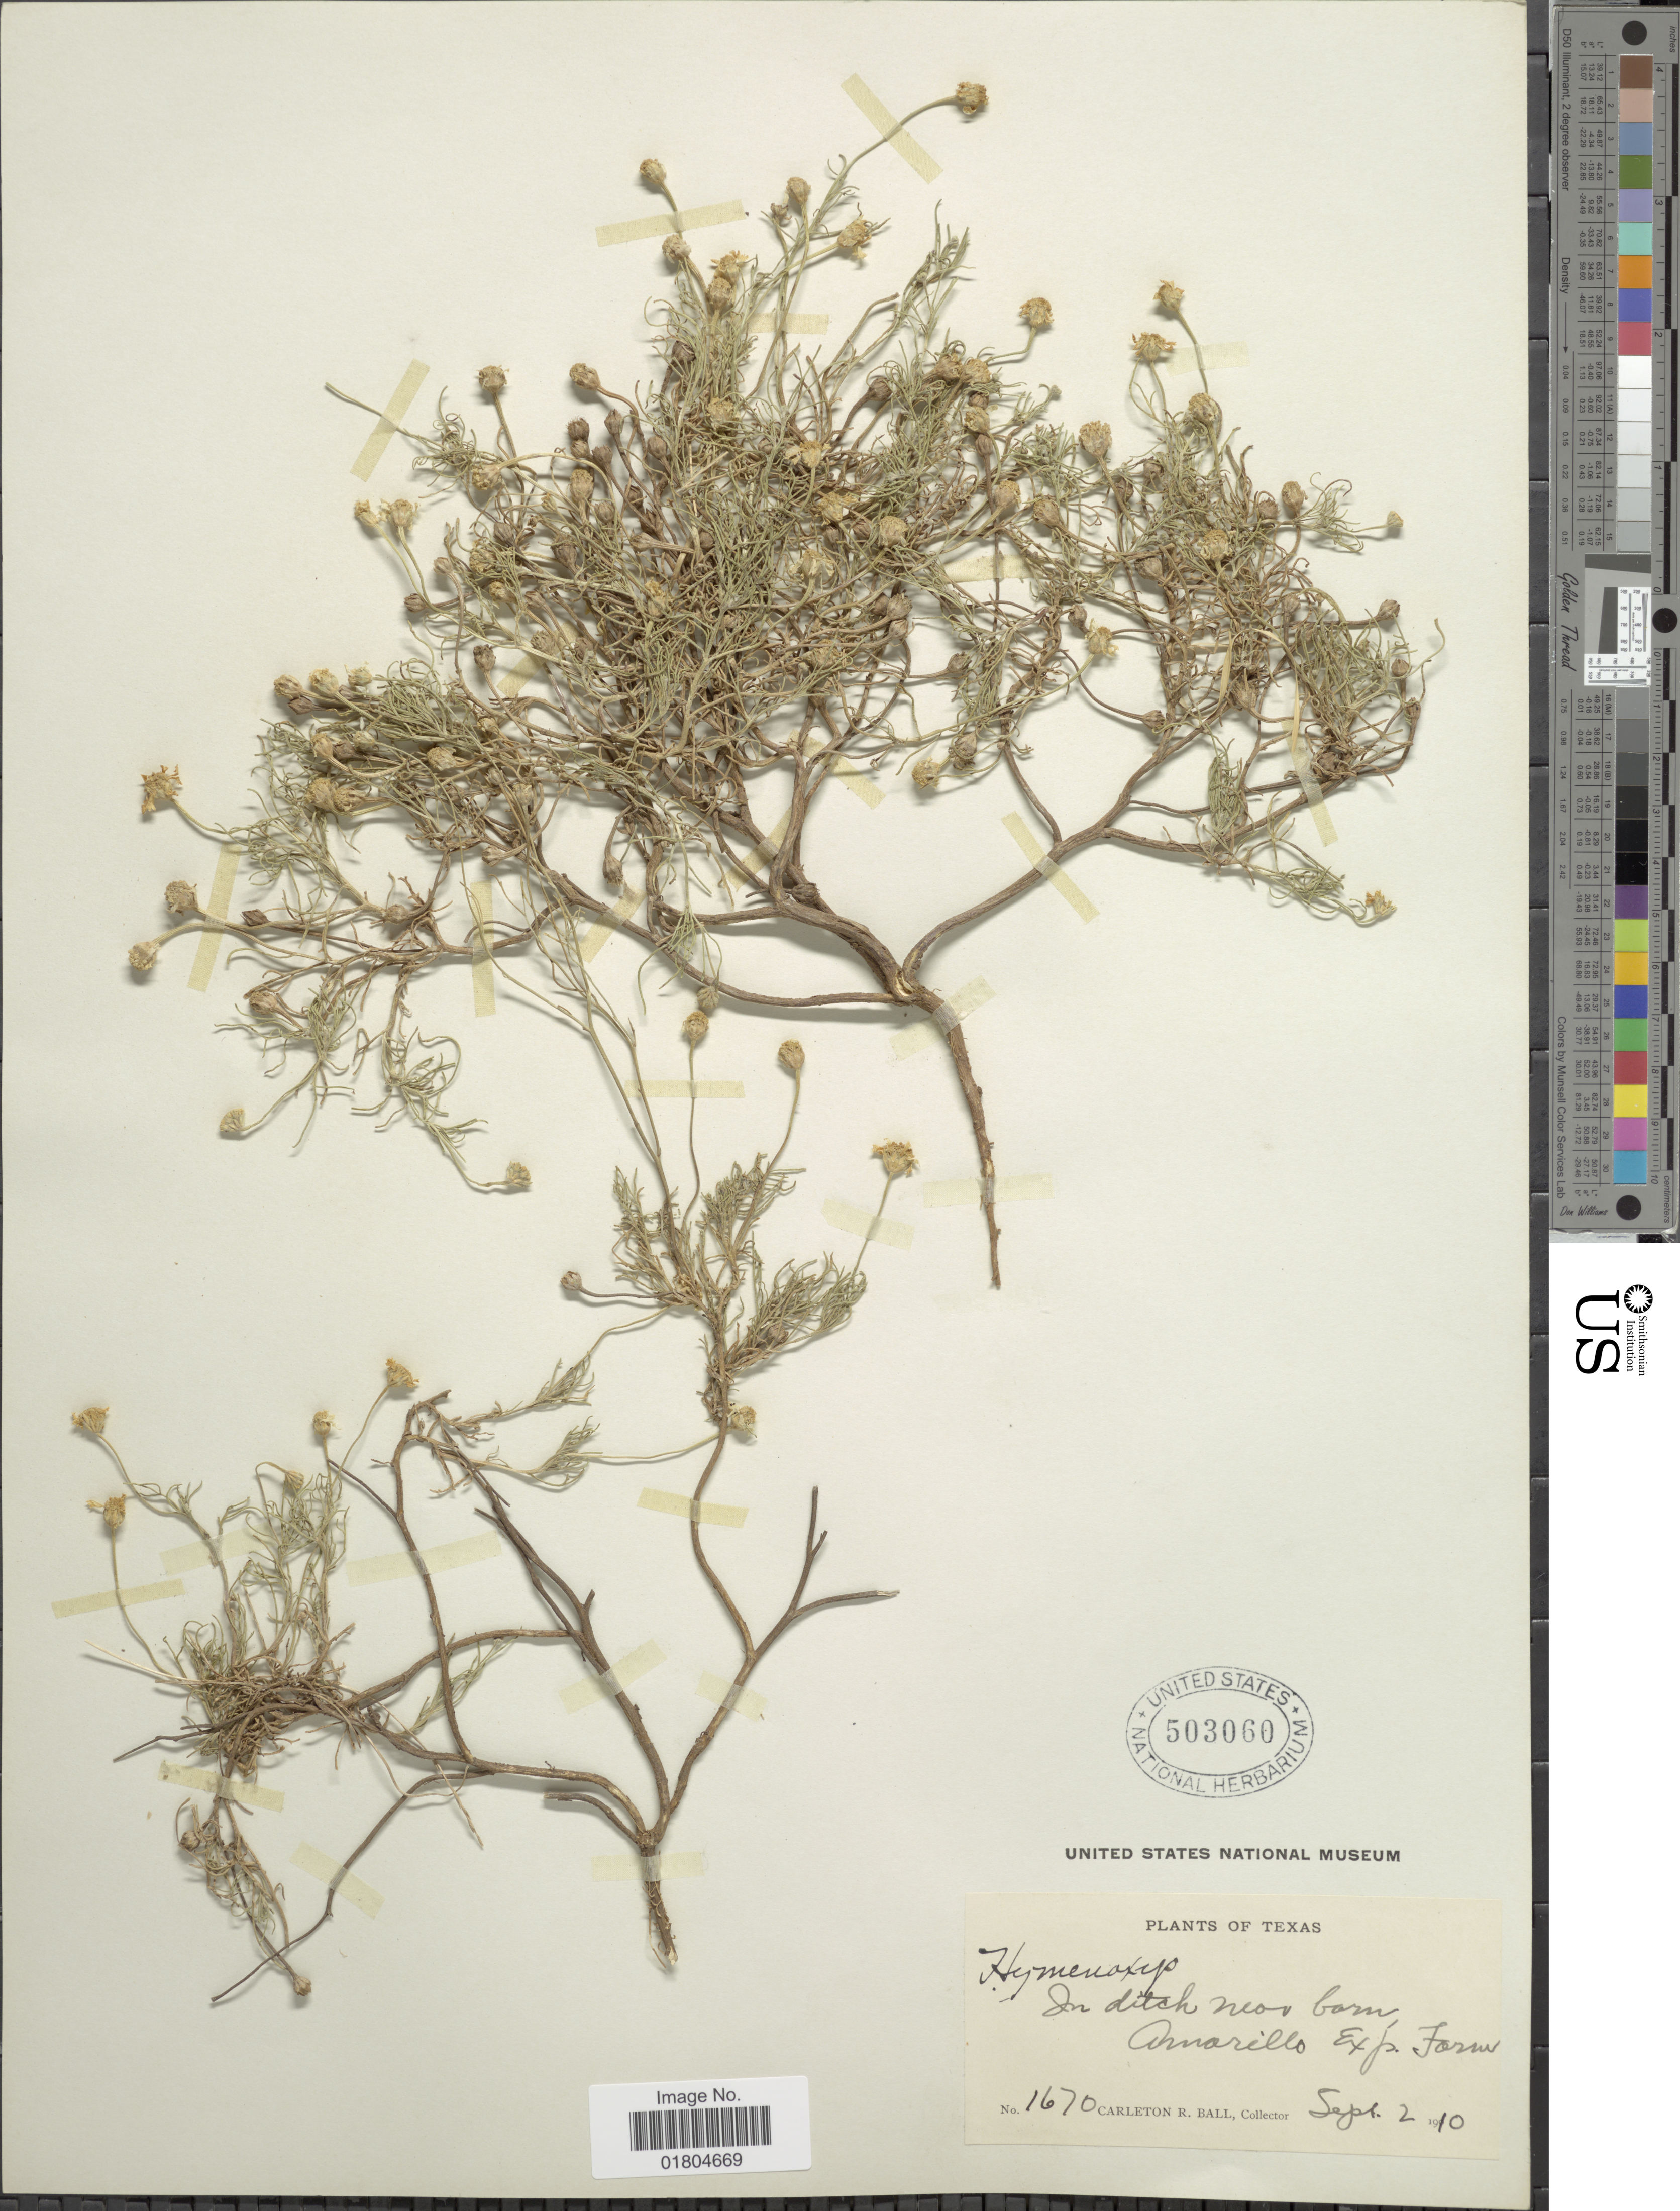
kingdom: Plantae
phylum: Tracheophyta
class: Magnoliopsida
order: Asterales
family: Asteraceae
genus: Hymenoxys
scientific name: Hymenoxys odorata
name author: DC.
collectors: C. R. Ball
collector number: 1670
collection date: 1910-09-02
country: United States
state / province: Texas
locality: Amarillo Exp. Farm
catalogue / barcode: US 503060